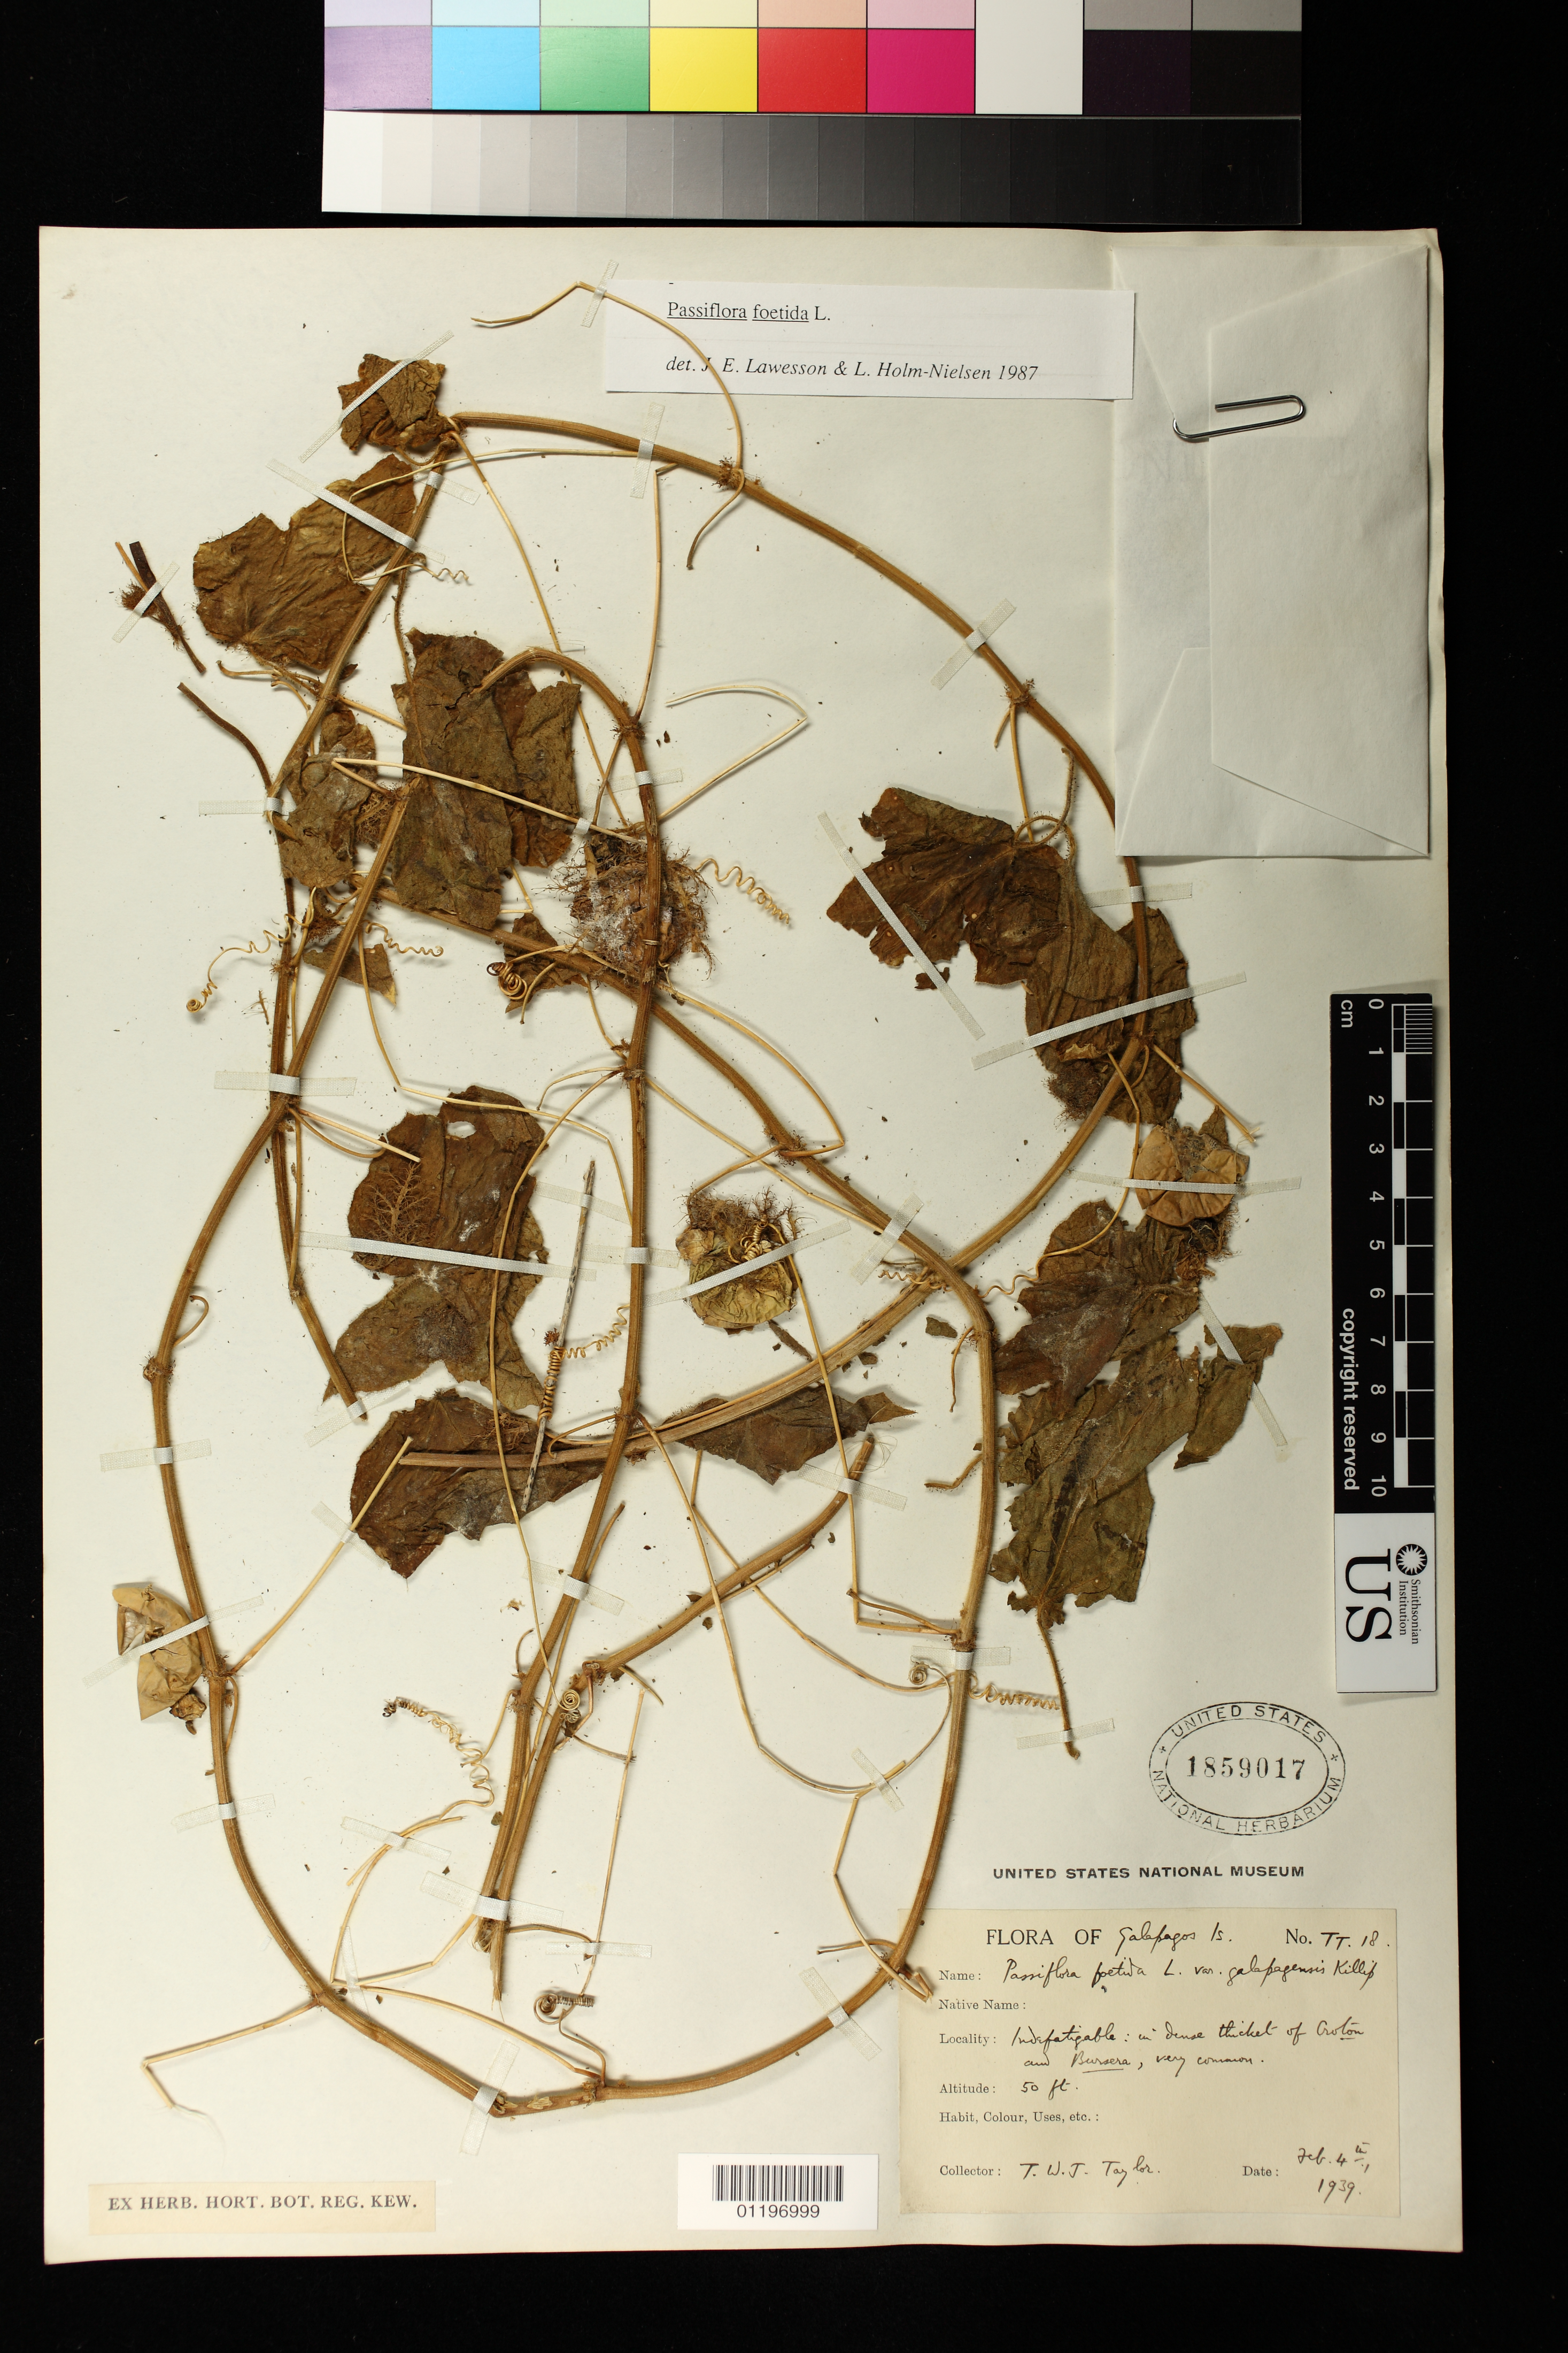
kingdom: Plantae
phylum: Tracheophyta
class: Magnoliopsida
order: Malpighiales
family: Passifloraceae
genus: Passiflora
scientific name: Passiflora foetida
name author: L.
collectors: T. W. J. Taylor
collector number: TT.18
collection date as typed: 02 Apr 1939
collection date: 1939-04-02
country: Ecuador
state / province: Colón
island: Santa Cruz [Indefatigable, Chaves]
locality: Galapagos Is.: Indefatigable: in dense thicket of Croton and Bursera, very common.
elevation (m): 15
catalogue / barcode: US 1859017